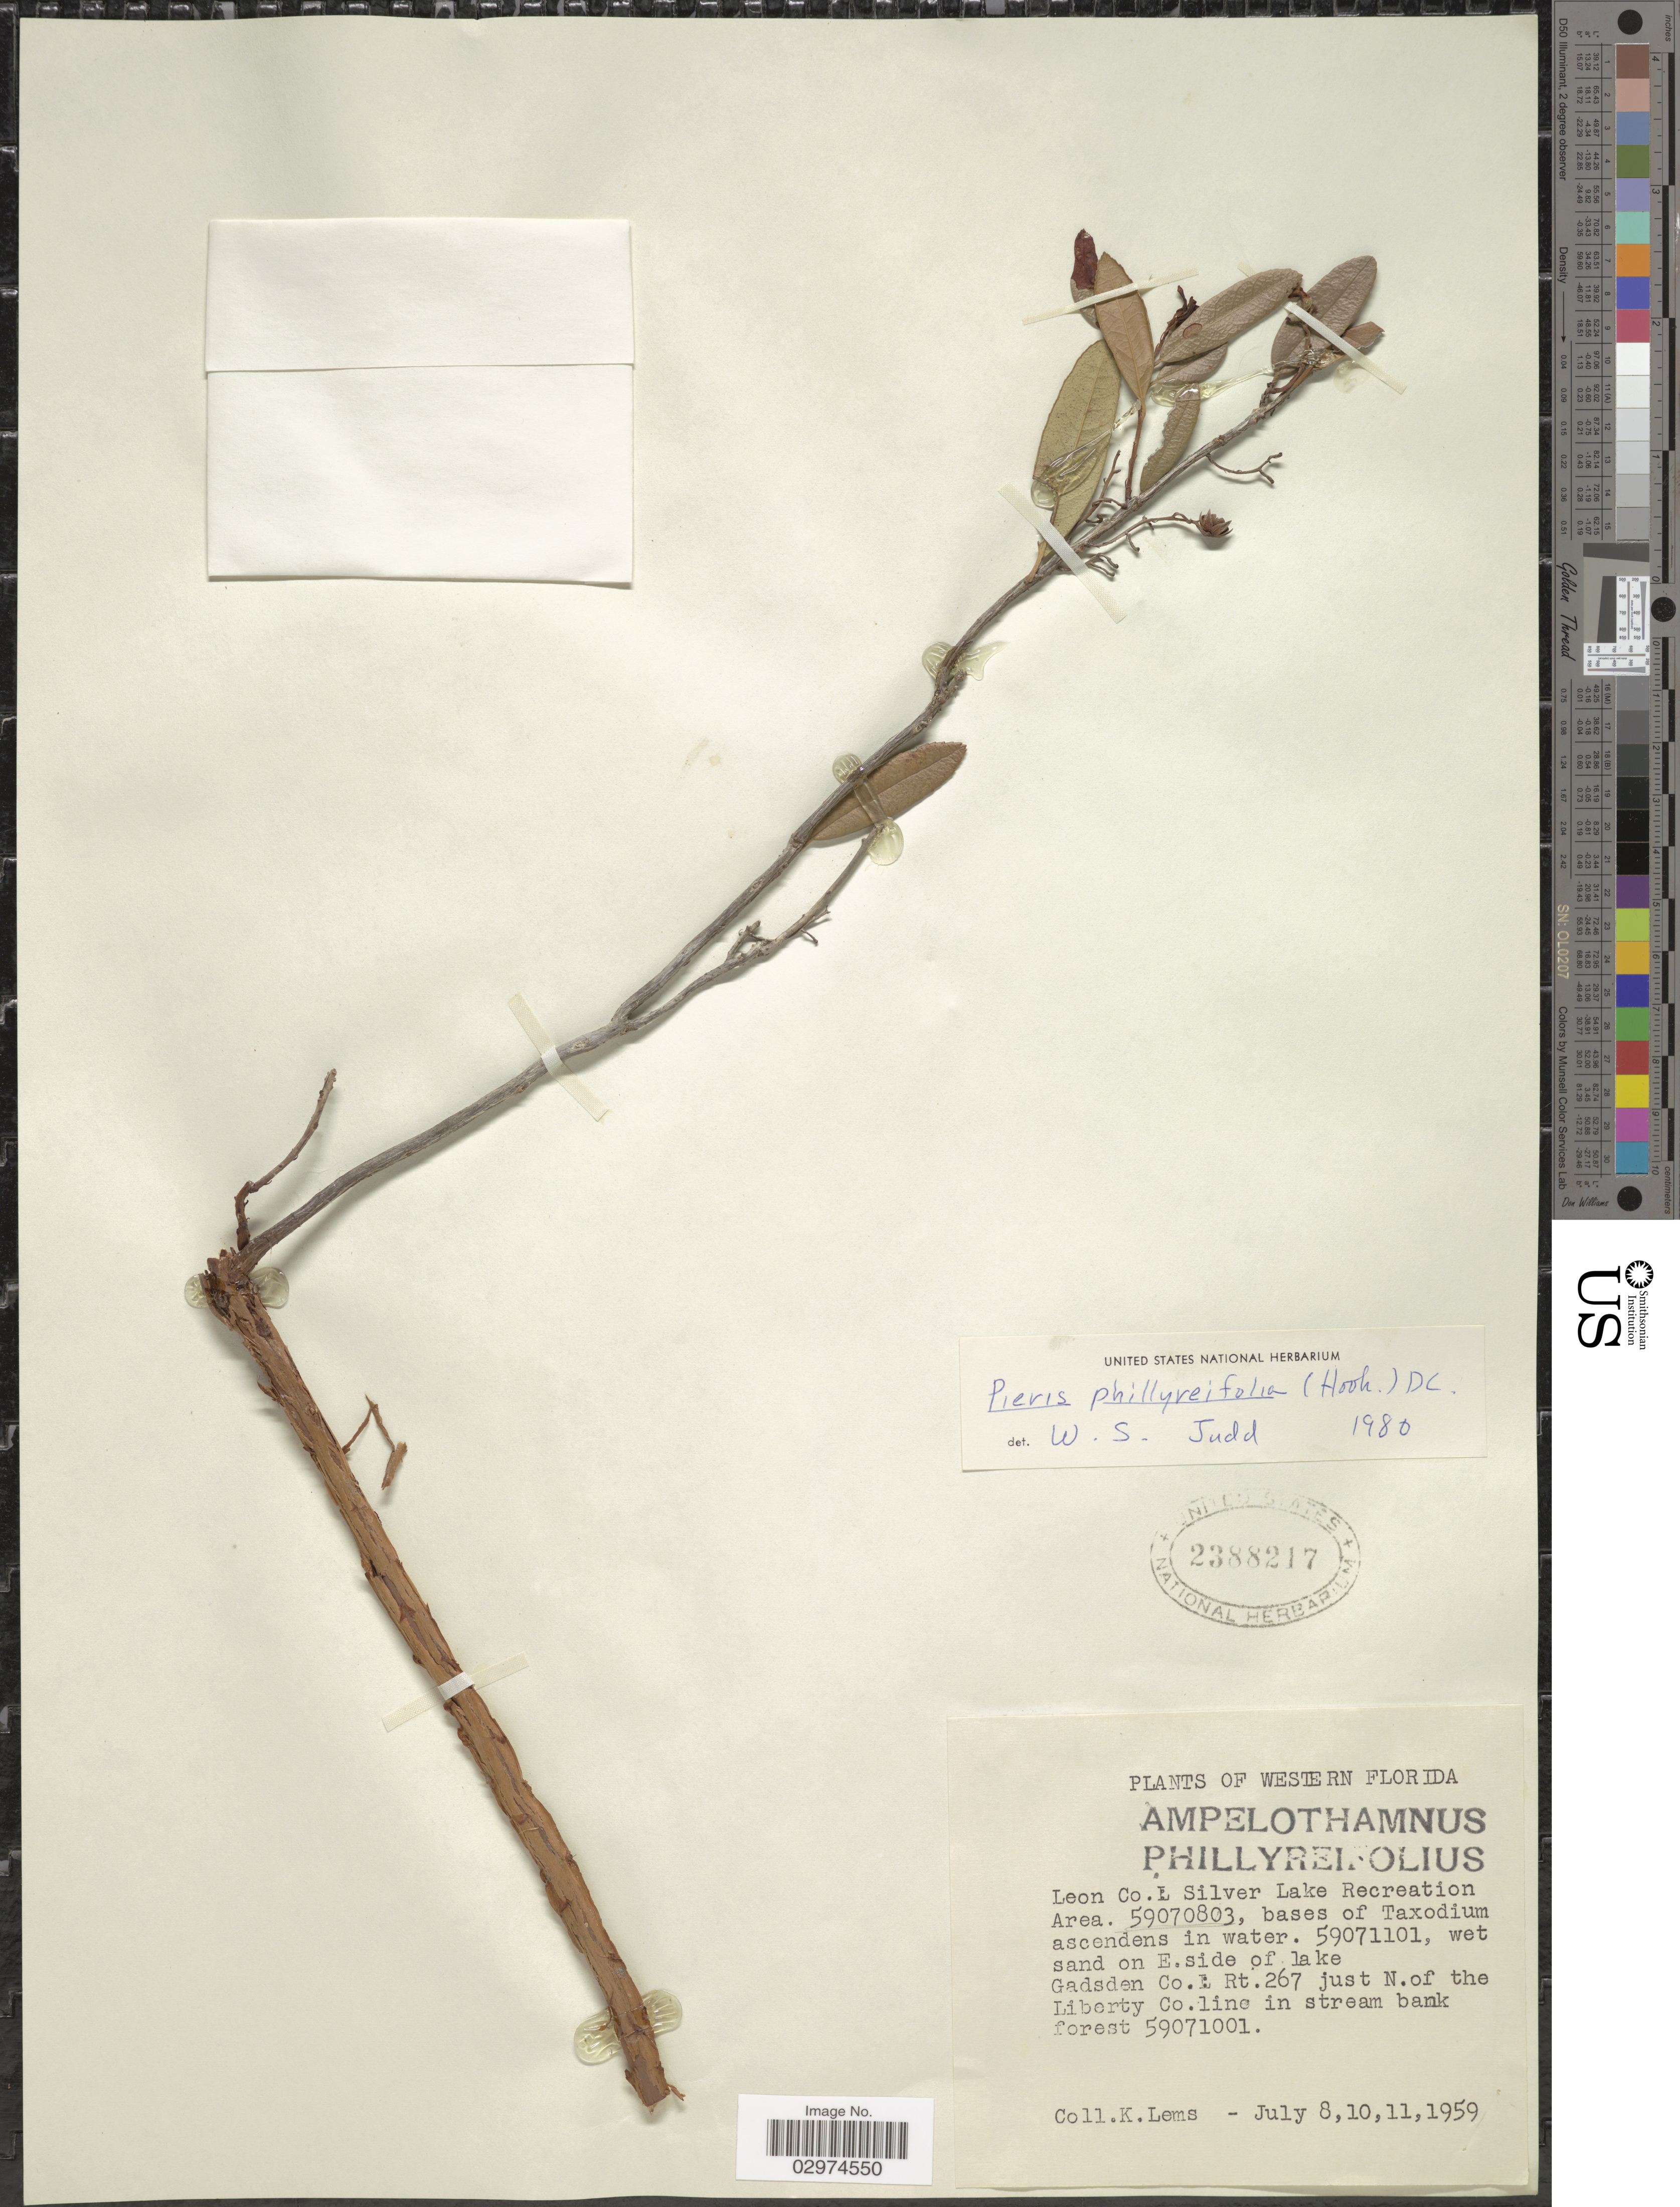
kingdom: Plantae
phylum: Tracheophyta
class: Magnoliopsida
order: Ericales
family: Ericaceae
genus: Pieris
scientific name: Pieris phillyreifolia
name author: (Hook.) DC.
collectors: K. Lems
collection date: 1959-07-08/1959-07-11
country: United States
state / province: Florida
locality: Western Florida, Leon Co., Silver Lake Recreation Area, wet sand on E. side of lake Gadsen Co. Rt. 267 just N. of the Liberty Co,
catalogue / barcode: US 2388217